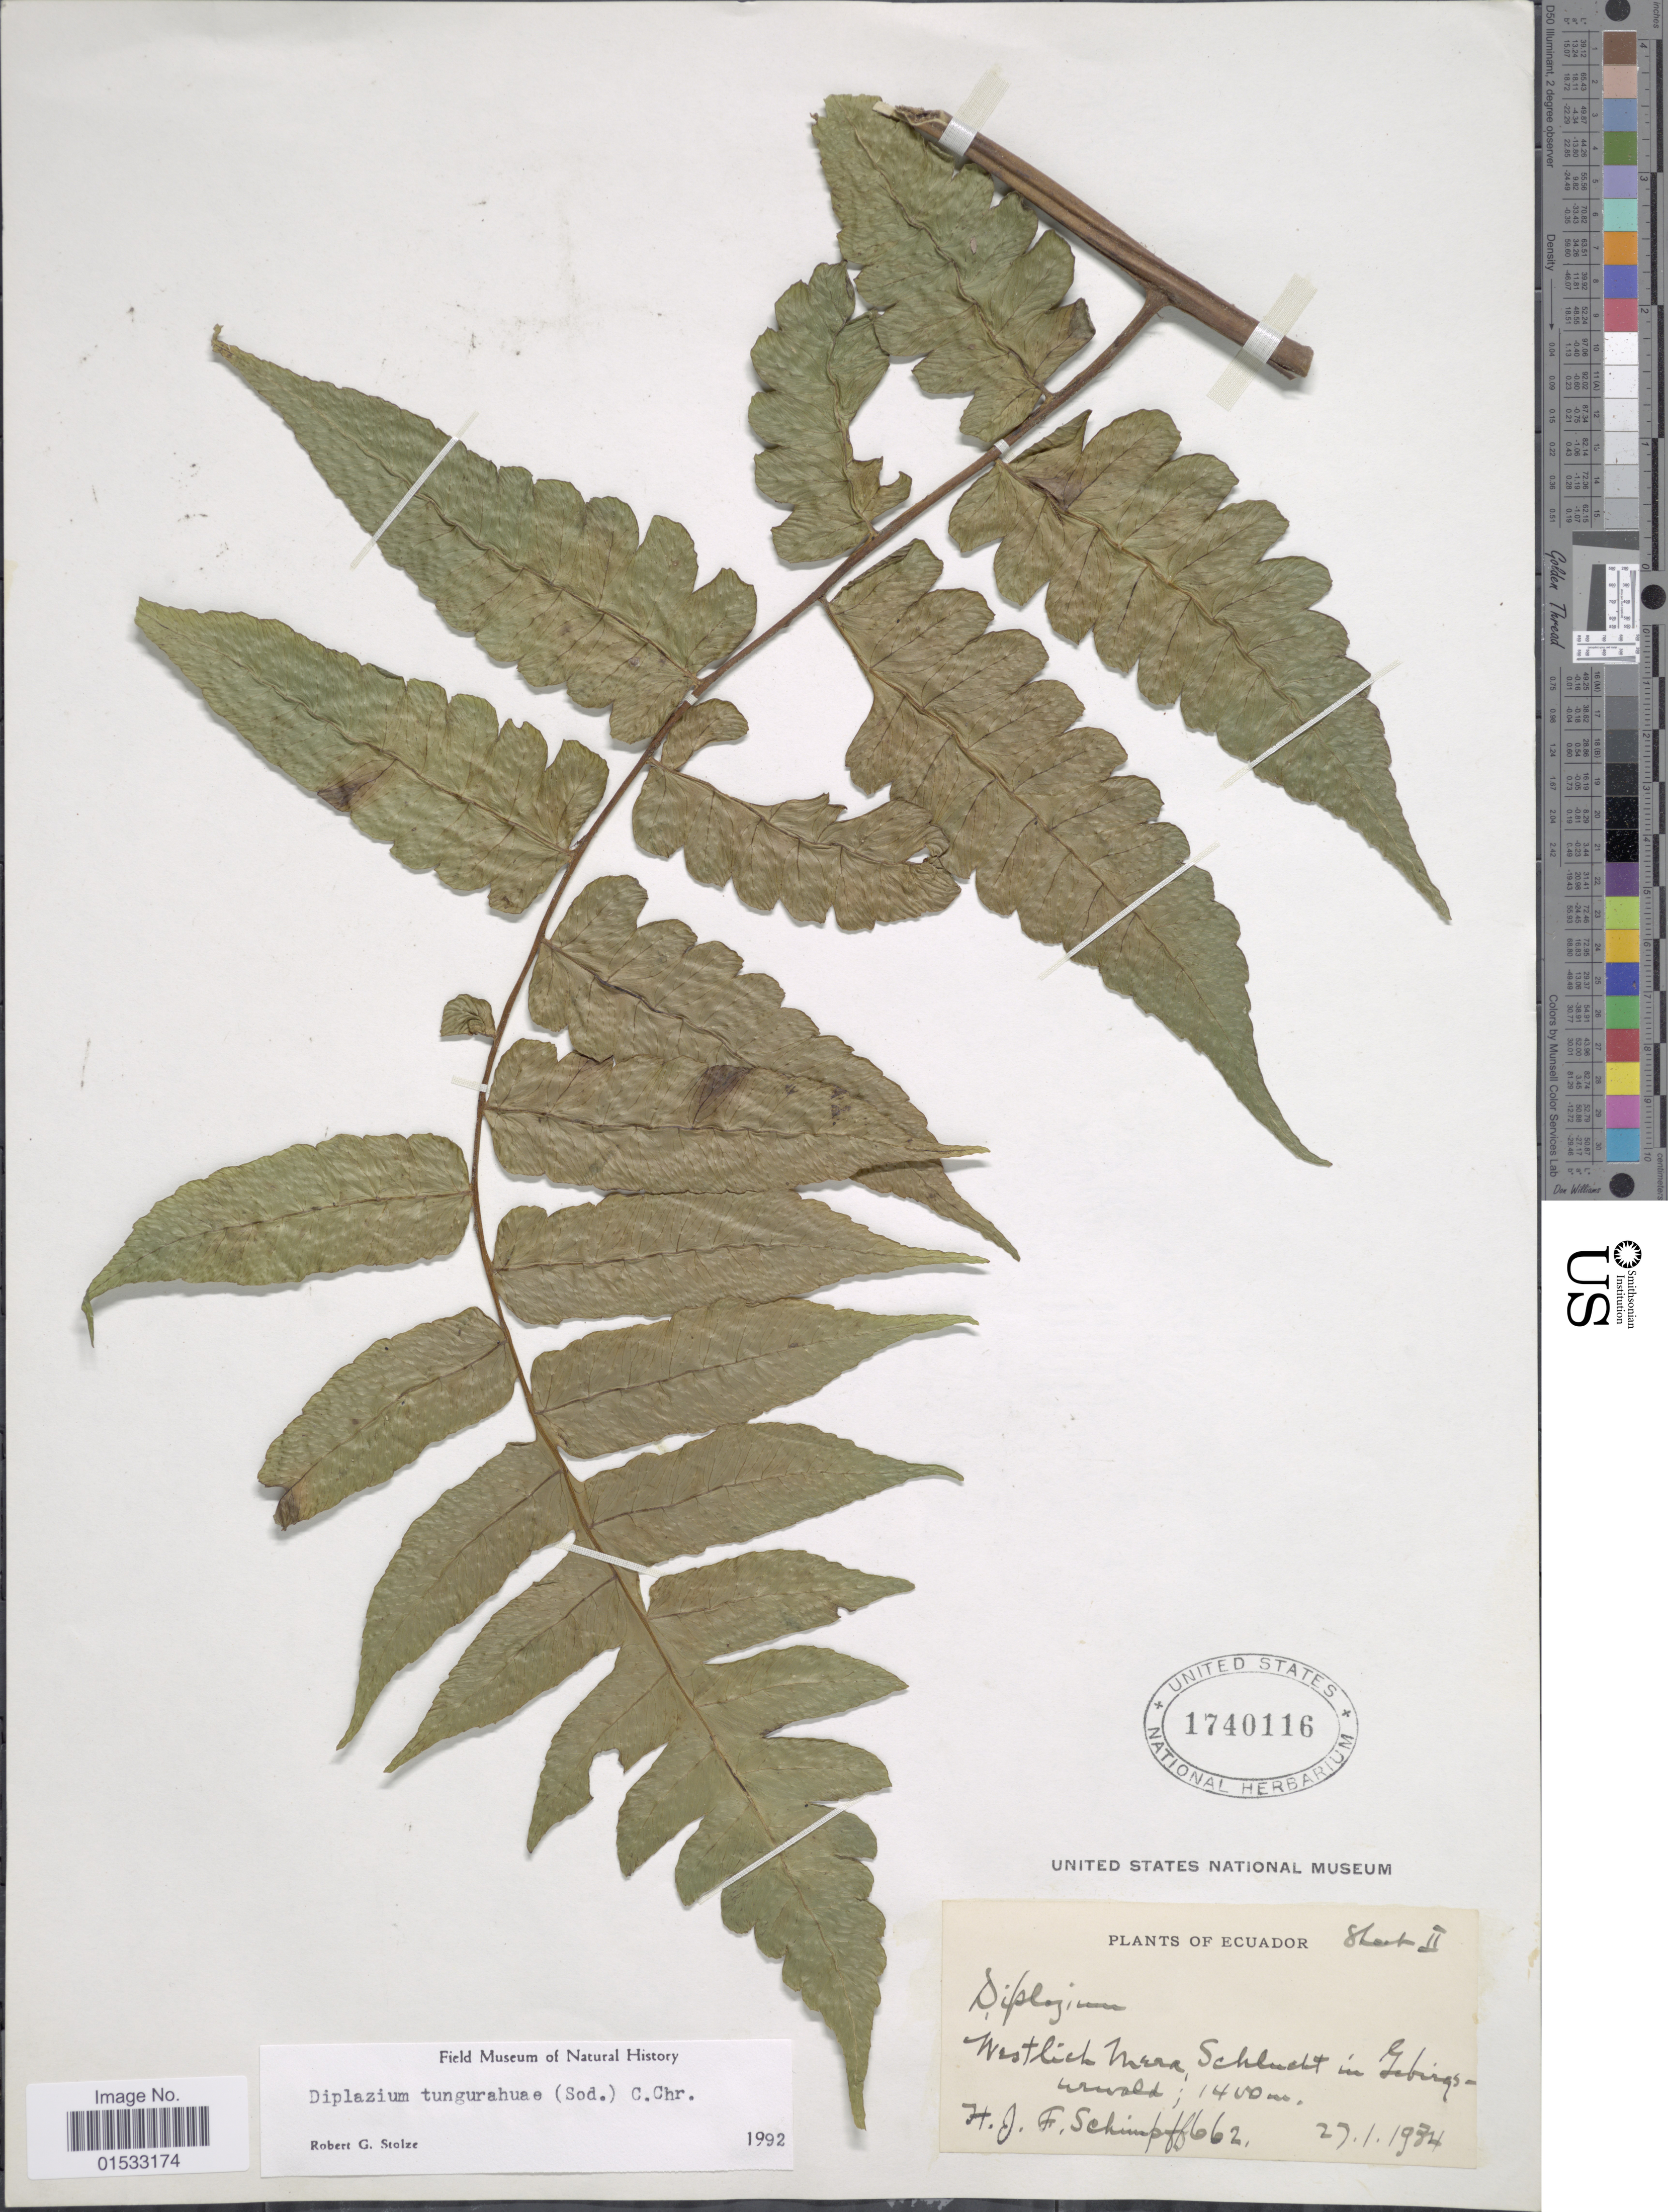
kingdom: Plantae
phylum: Tracheophyta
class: Polypodiopsida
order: Polypodiales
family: Athyriaceae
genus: Diplazium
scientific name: Diplazium tungurahuae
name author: (Sodiro) C. Chr.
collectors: H. Schimpff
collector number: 662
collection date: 1934-01-27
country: Ecuador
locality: Westlich near Schucht in Gebringswald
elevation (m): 1400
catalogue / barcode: US 1740116